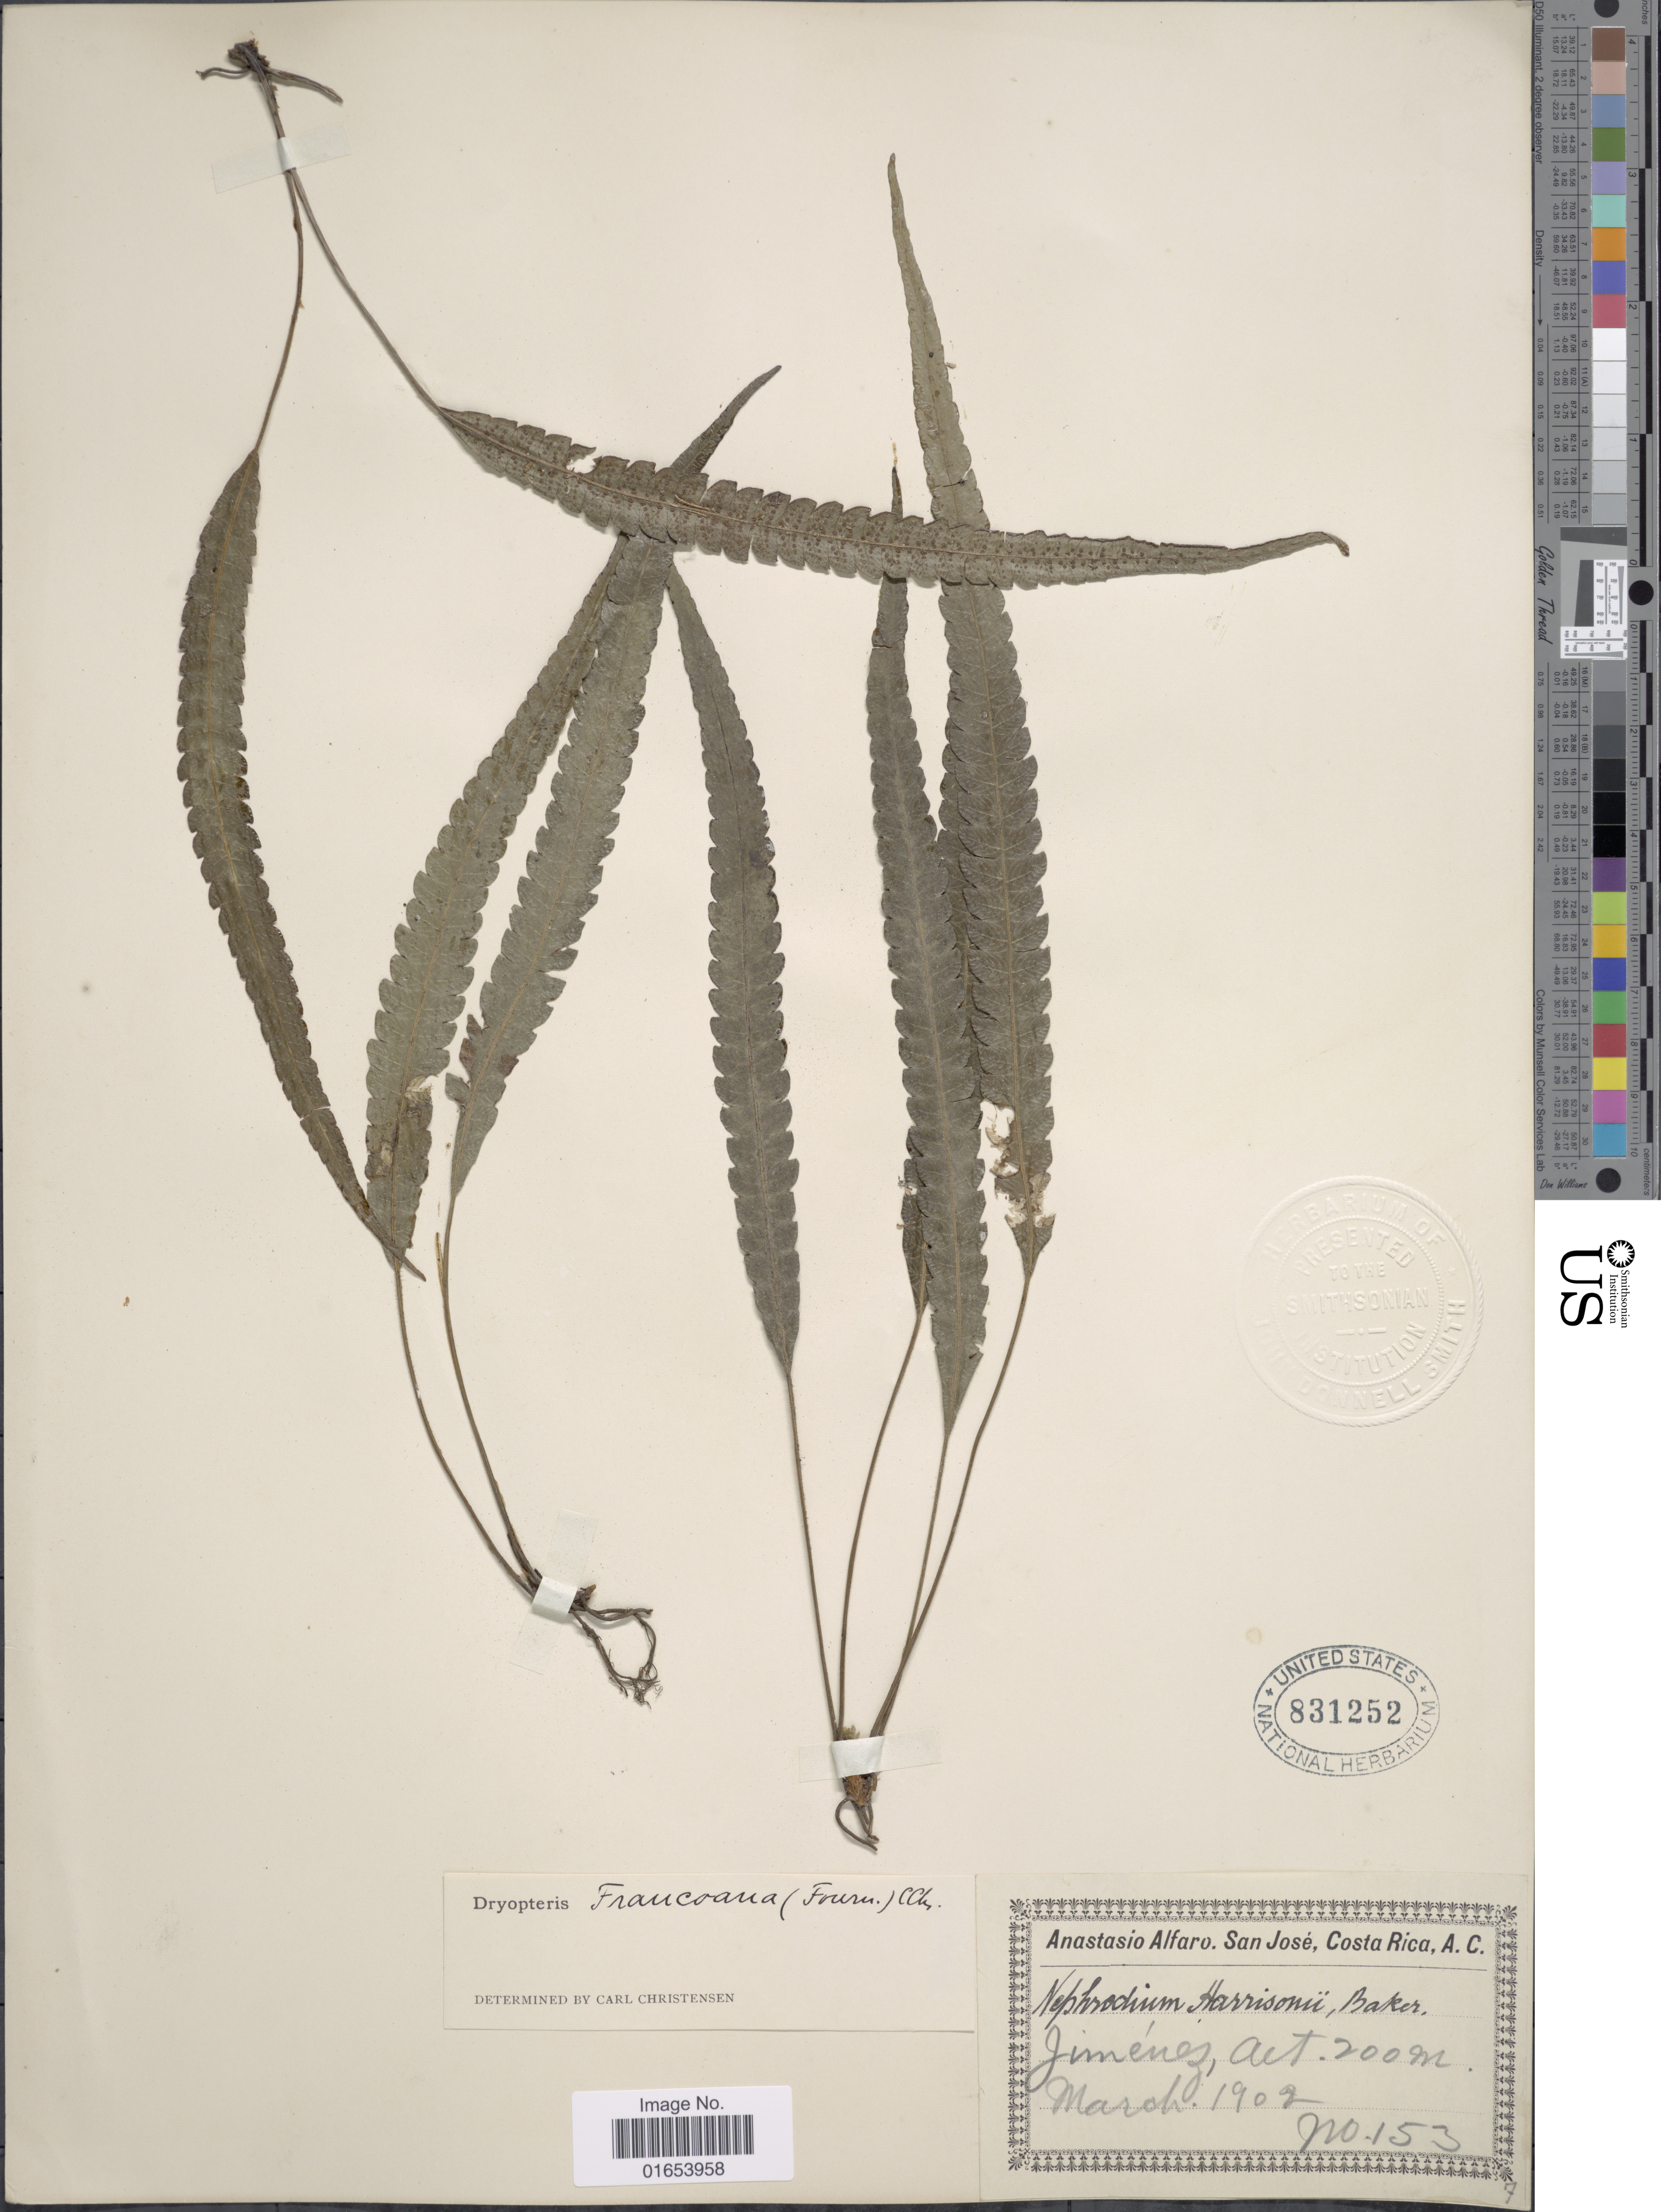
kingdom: Plantae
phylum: Tracheophyta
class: Polypodiopsida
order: Polypodiales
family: Thelypteridaceae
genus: Goniopteris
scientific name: Goniopteris francoana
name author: (E. Fourn.) Á. Löve & D. Löve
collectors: A. Alfaro Gonzalez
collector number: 153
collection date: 1902-03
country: Costa Rica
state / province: San José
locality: San Jose, Costa Rica, A. C, Jimenes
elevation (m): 200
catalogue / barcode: US 831252